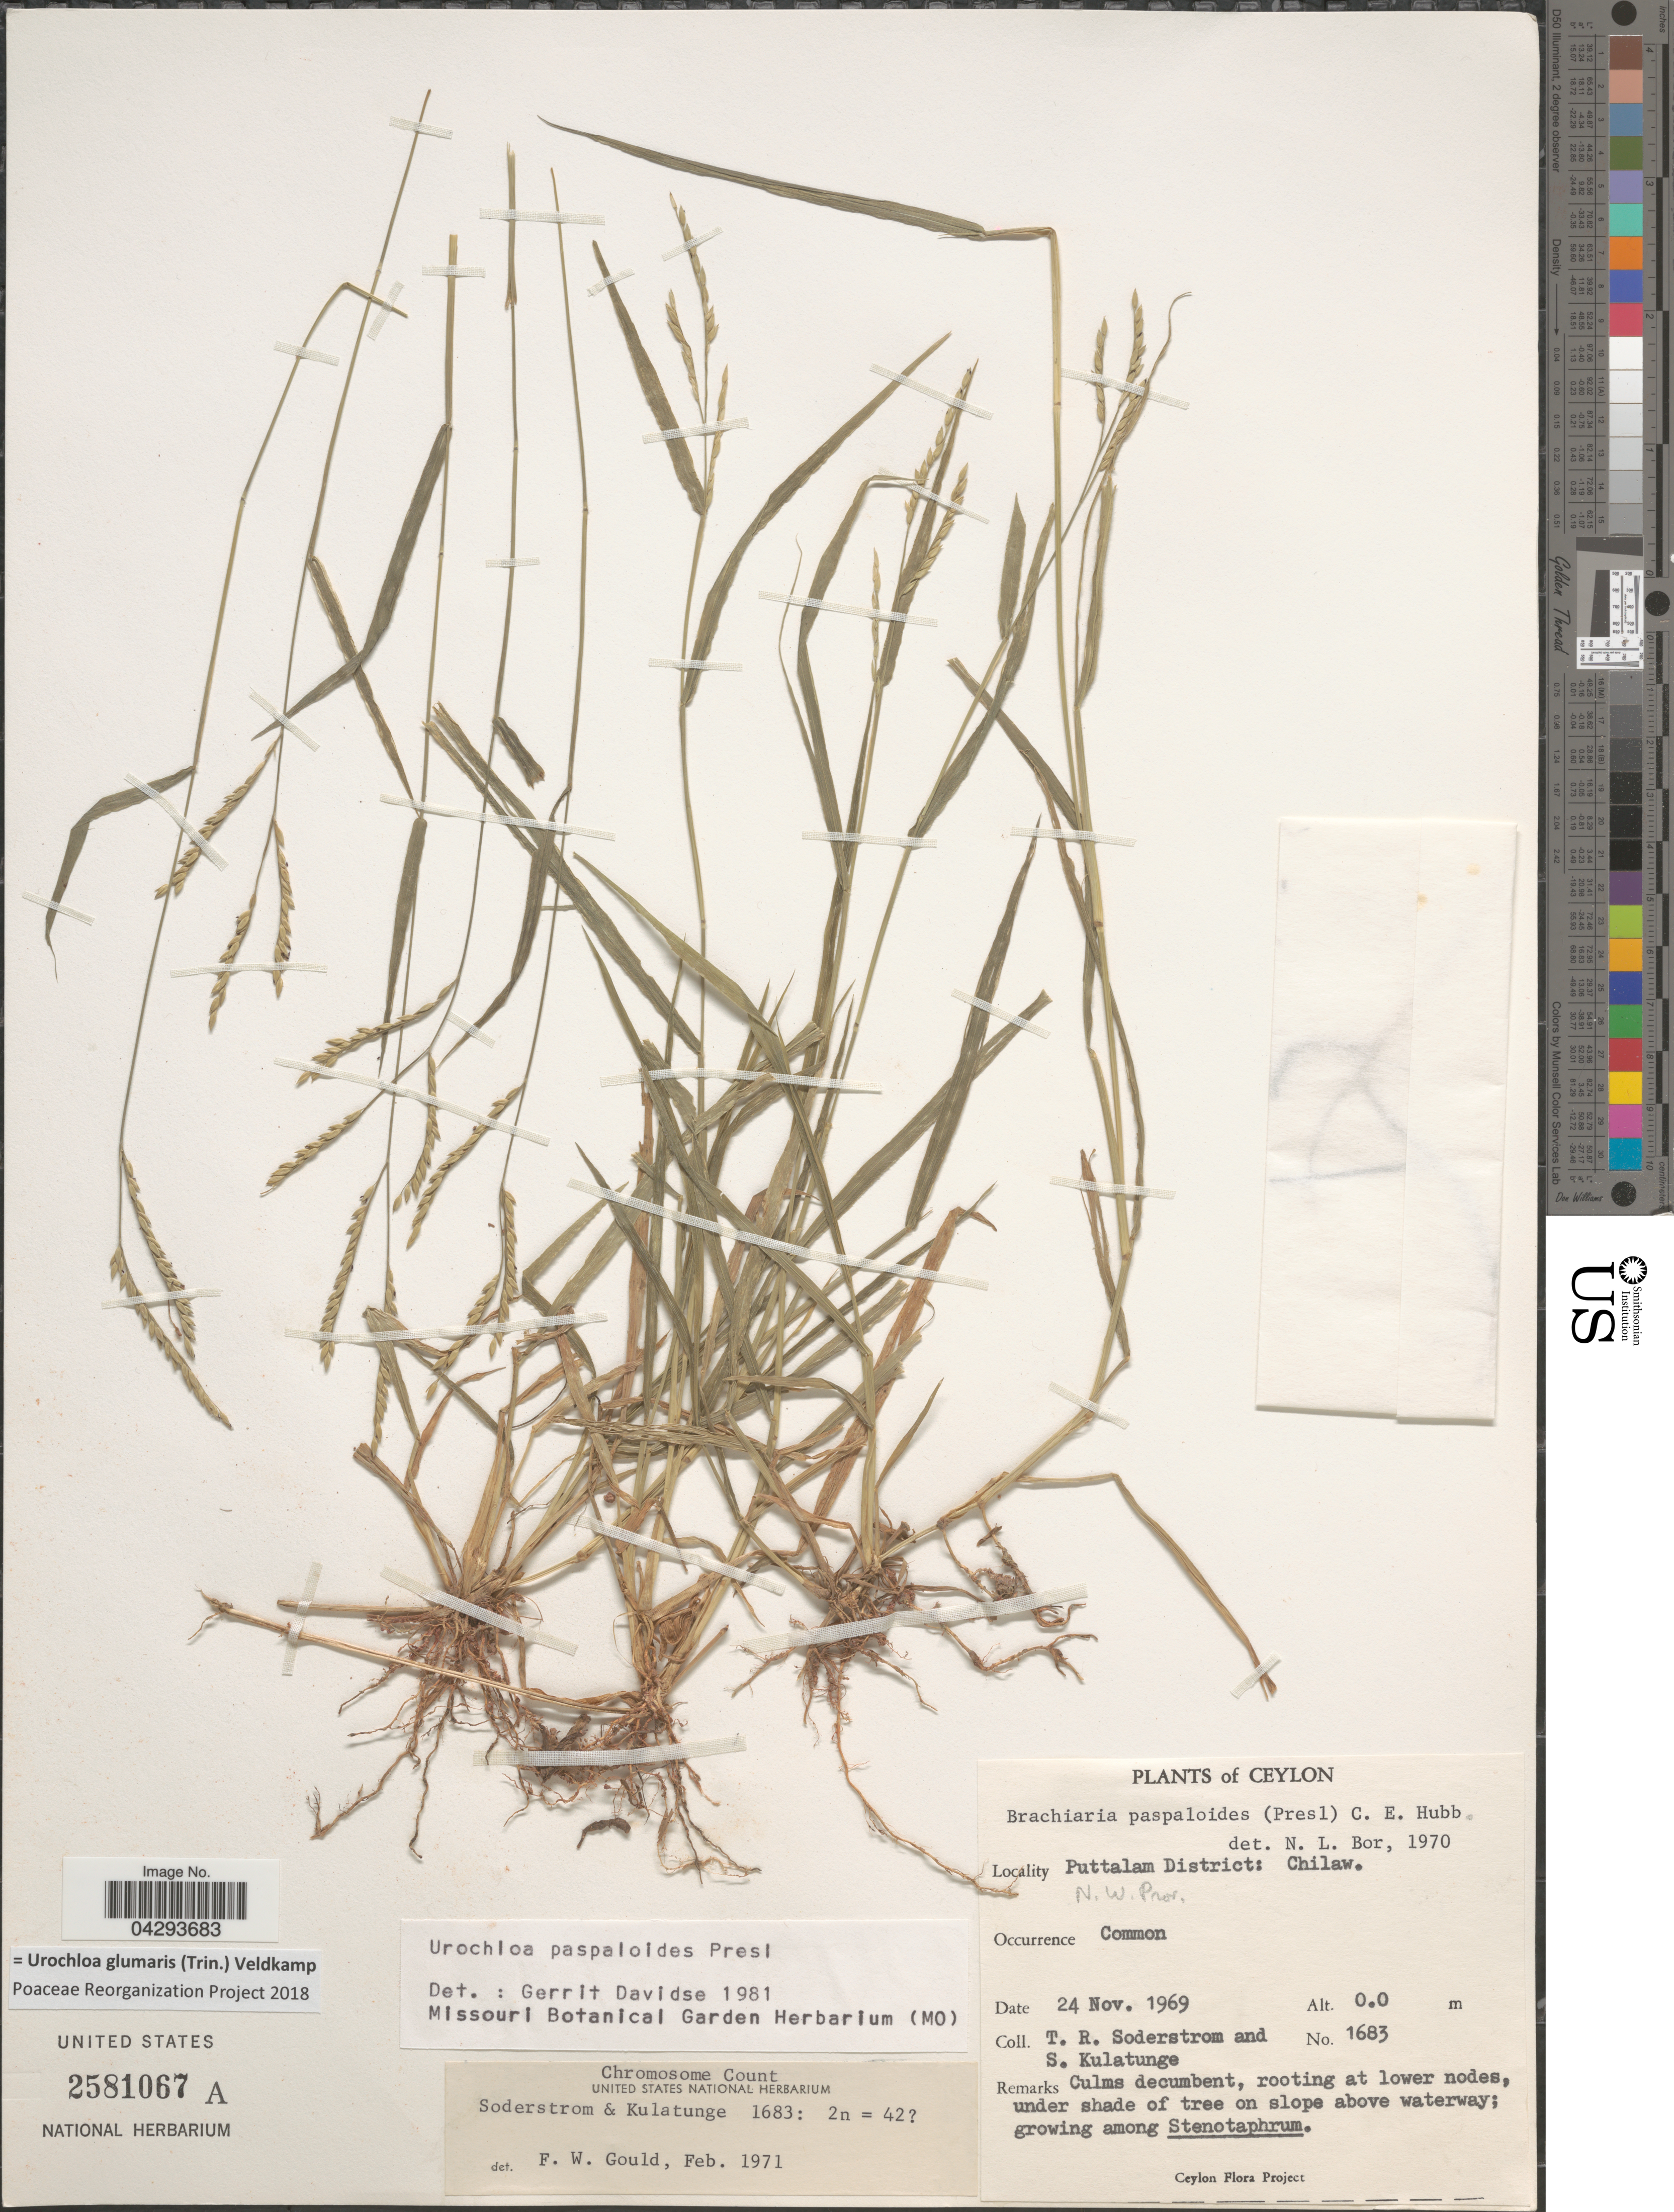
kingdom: Plantae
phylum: Tracheophyta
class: Liliopsida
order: Poales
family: Poaceae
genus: Urochloa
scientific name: Urochloa glumaris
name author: (Trin.) Veldkamp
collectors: T. R. Soderstrom & S. Kulatunge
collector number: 1683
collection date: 1969-11-24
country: Sri Lanka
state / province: North Western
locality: Ceylon. Puttalam District: Chilaw.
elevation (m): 0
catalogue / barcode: US 2581067A